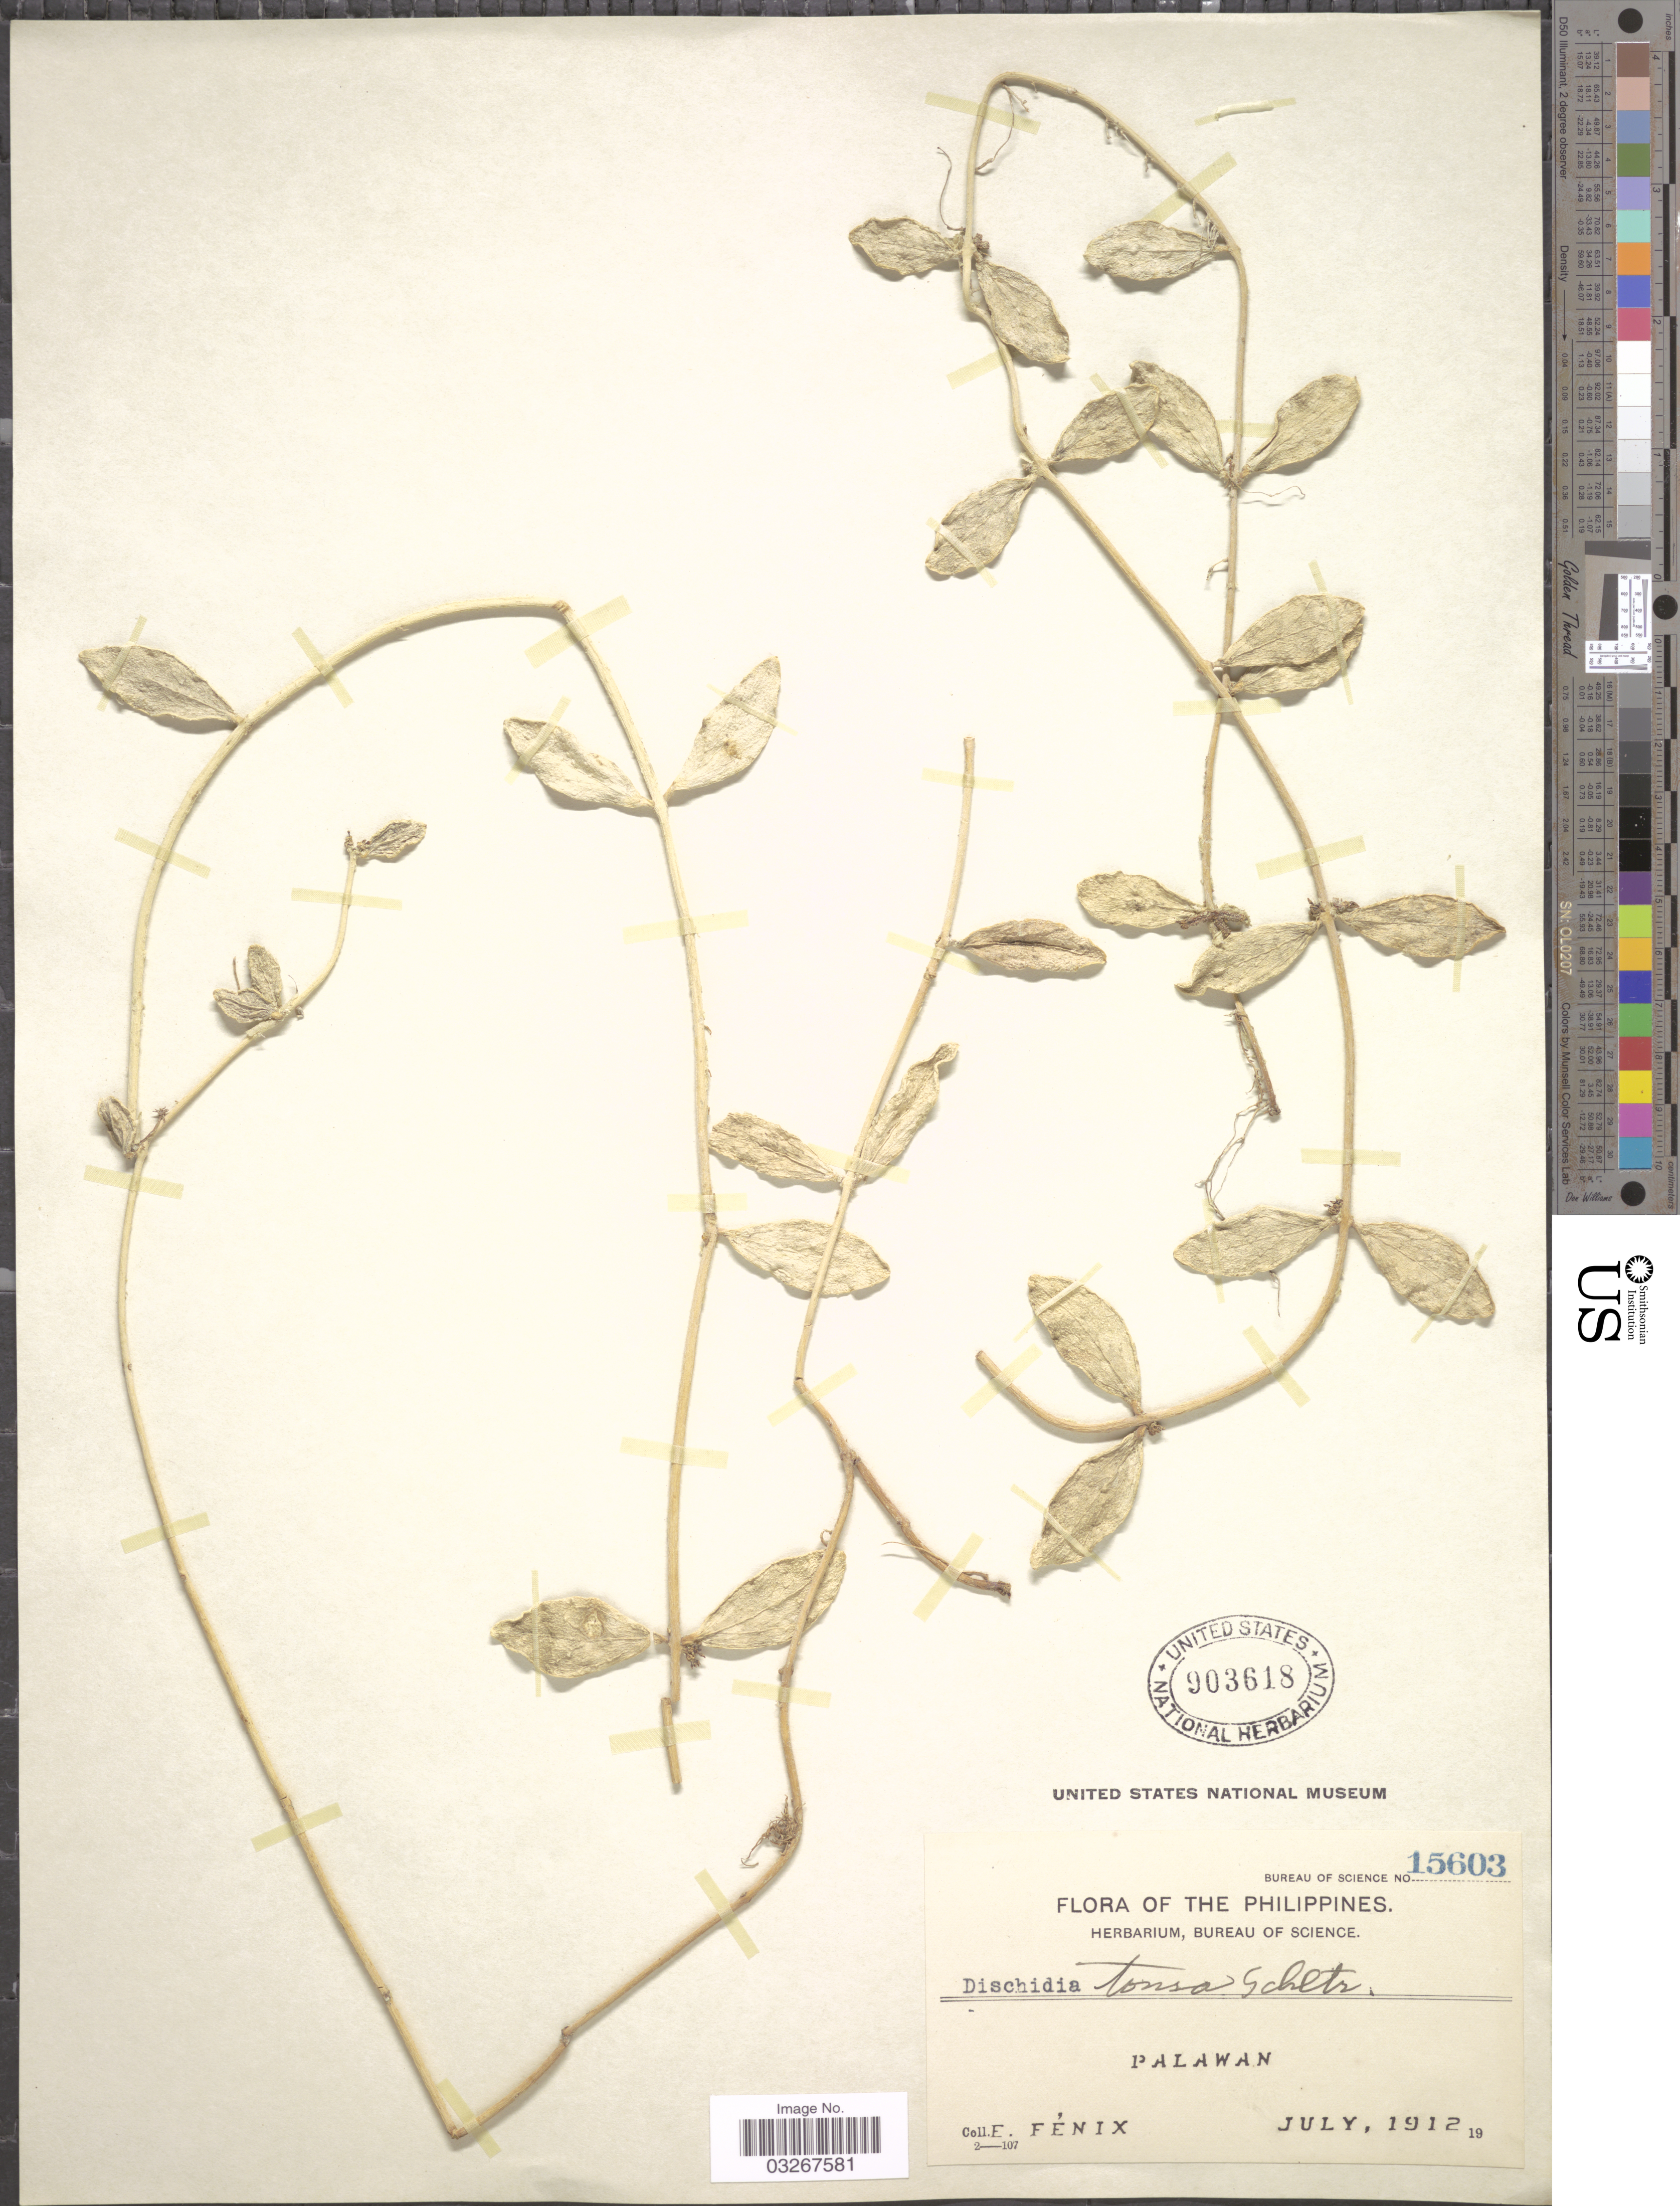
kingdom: Plantae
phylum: Tracheophyta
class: Magnoliopsida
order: Gentianales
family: Apocynaceae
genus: Dischidia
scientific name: Dischidia tonsa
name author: Schltr.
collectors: E. Fénix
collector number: Bureau of Science 15603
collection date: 1912-07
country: Philippines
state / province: Mimaropa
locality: Palawan.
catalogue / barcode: US 903618